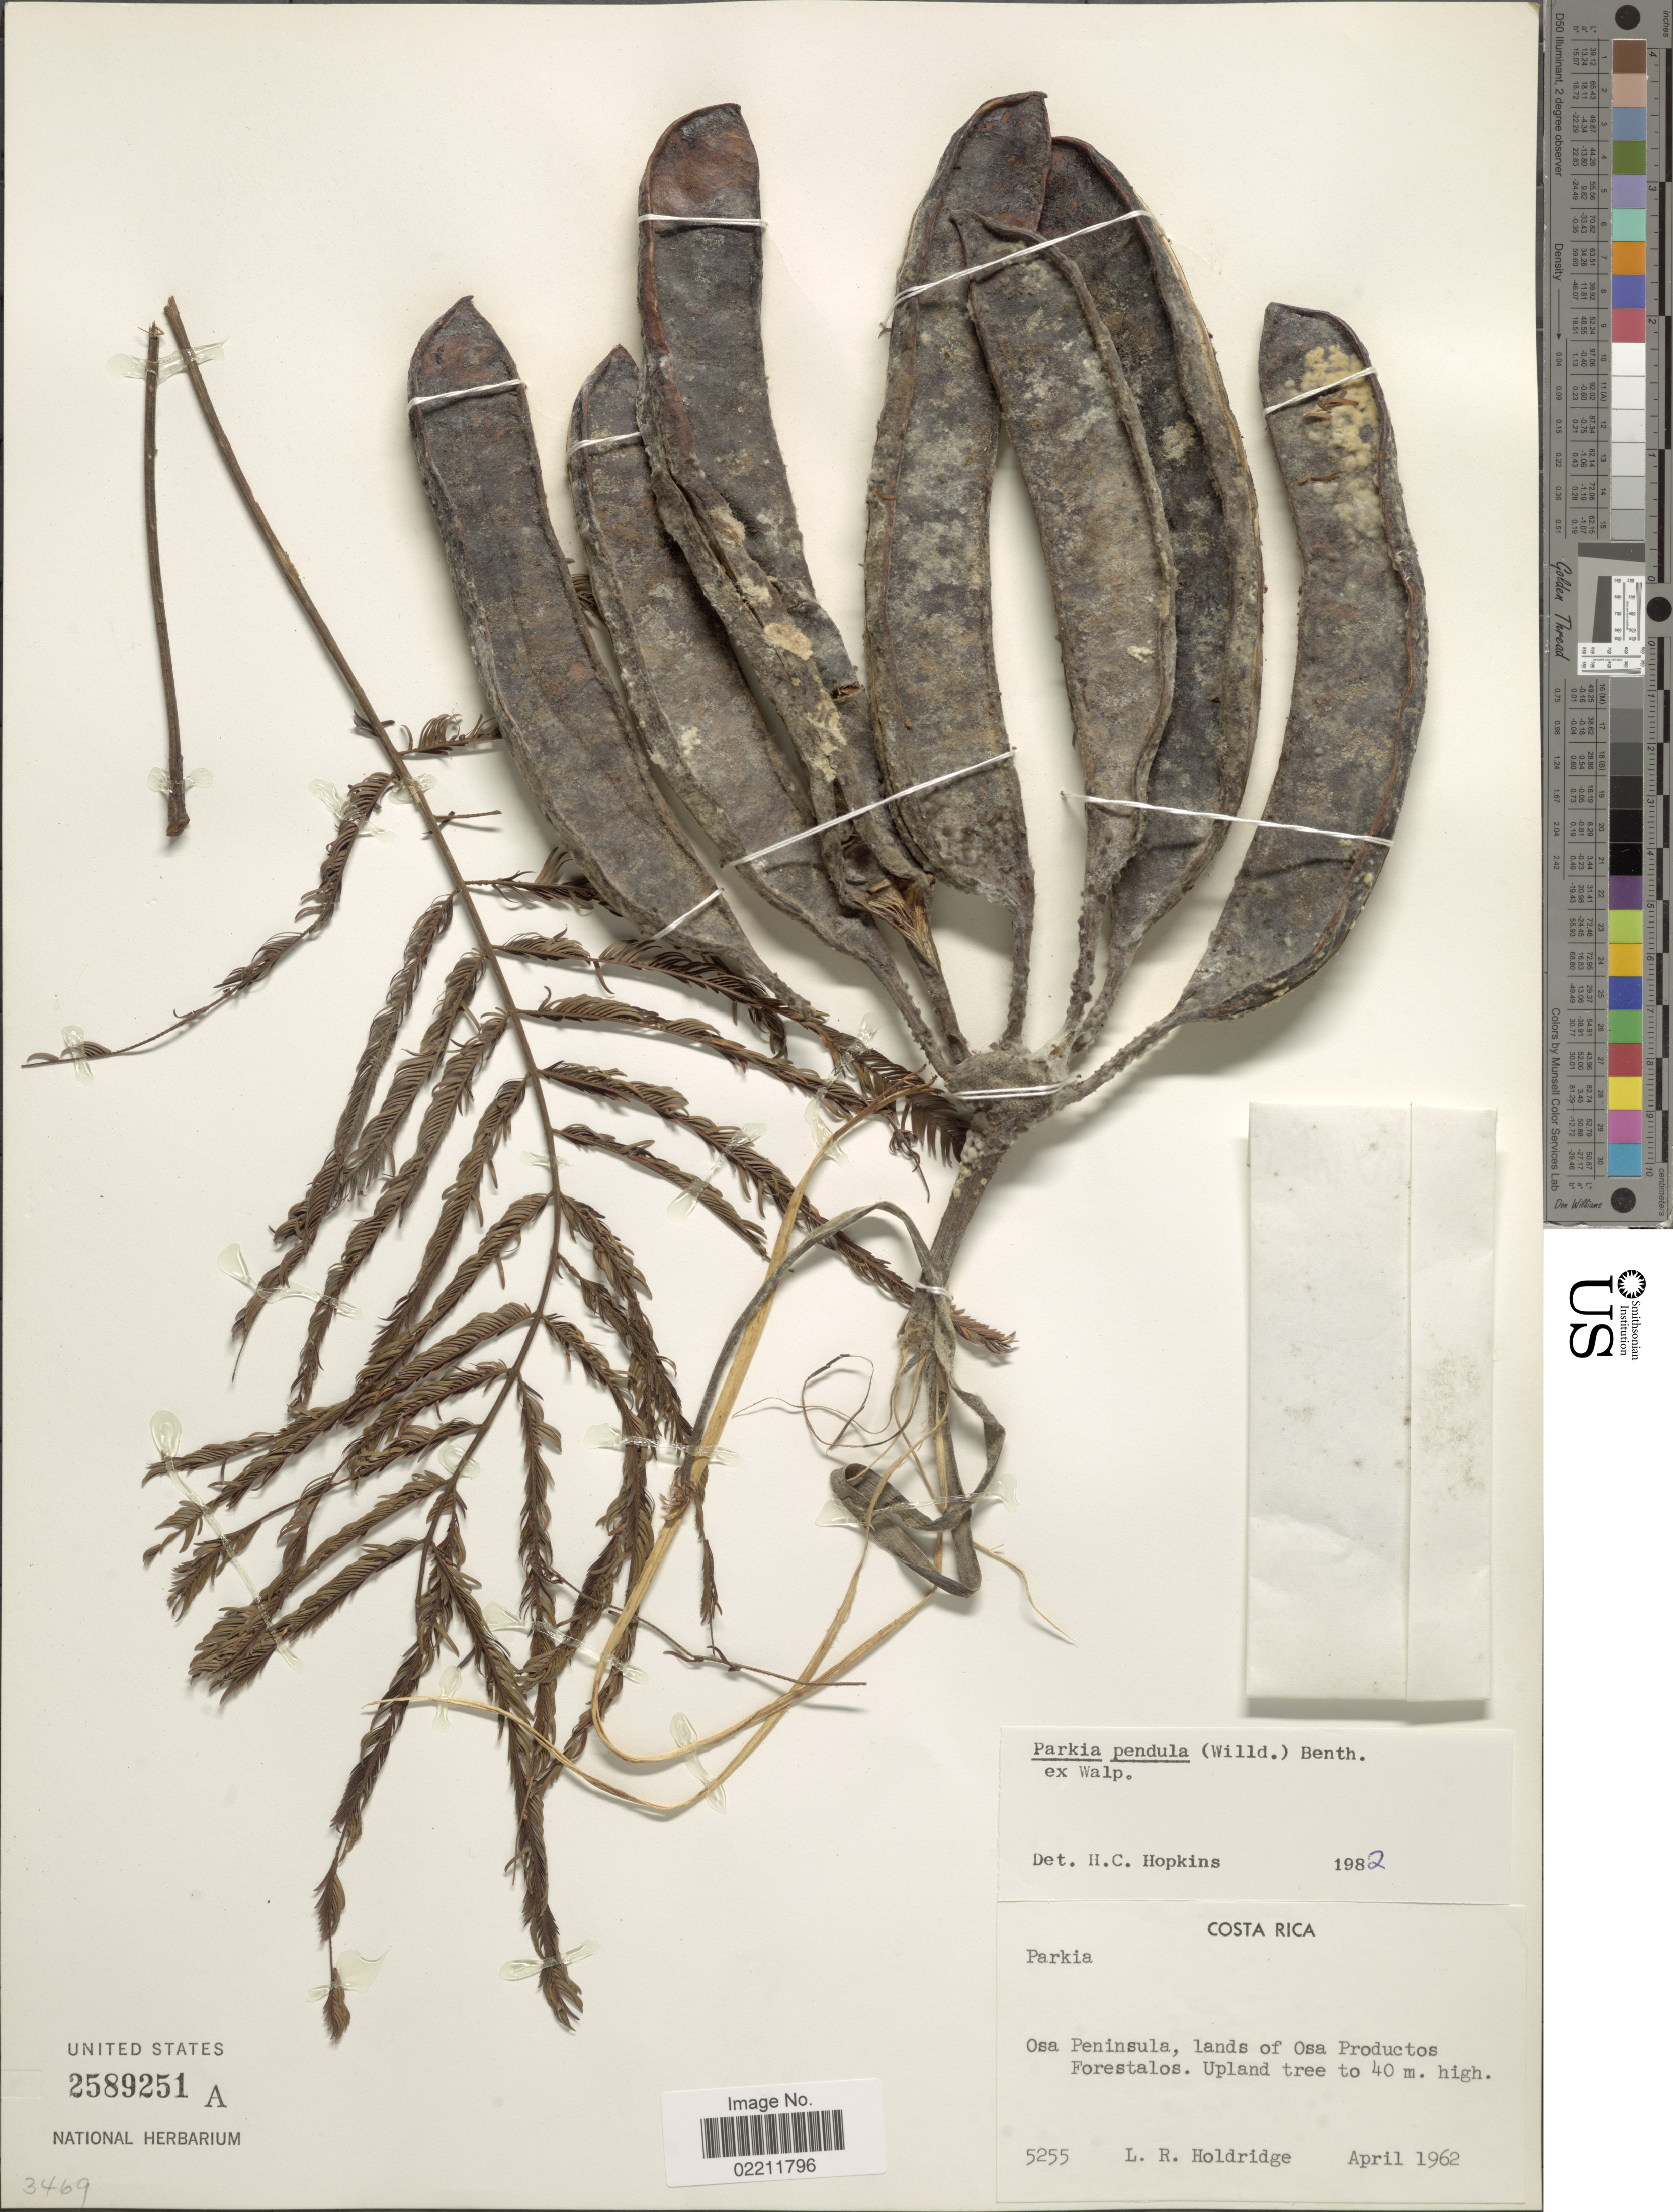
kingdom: Plantae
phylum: Tracheophyta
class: Magnoliopsida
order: Fabales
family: Fabaceae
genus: Parkia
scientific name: Parkia pendula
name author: Benth.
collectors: L. Holdridge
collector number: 5255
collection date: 1962-04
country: Costa Rica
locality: Osa Peninsula, lands of Osa Productos Forestalos.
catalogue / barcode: US 2589251A